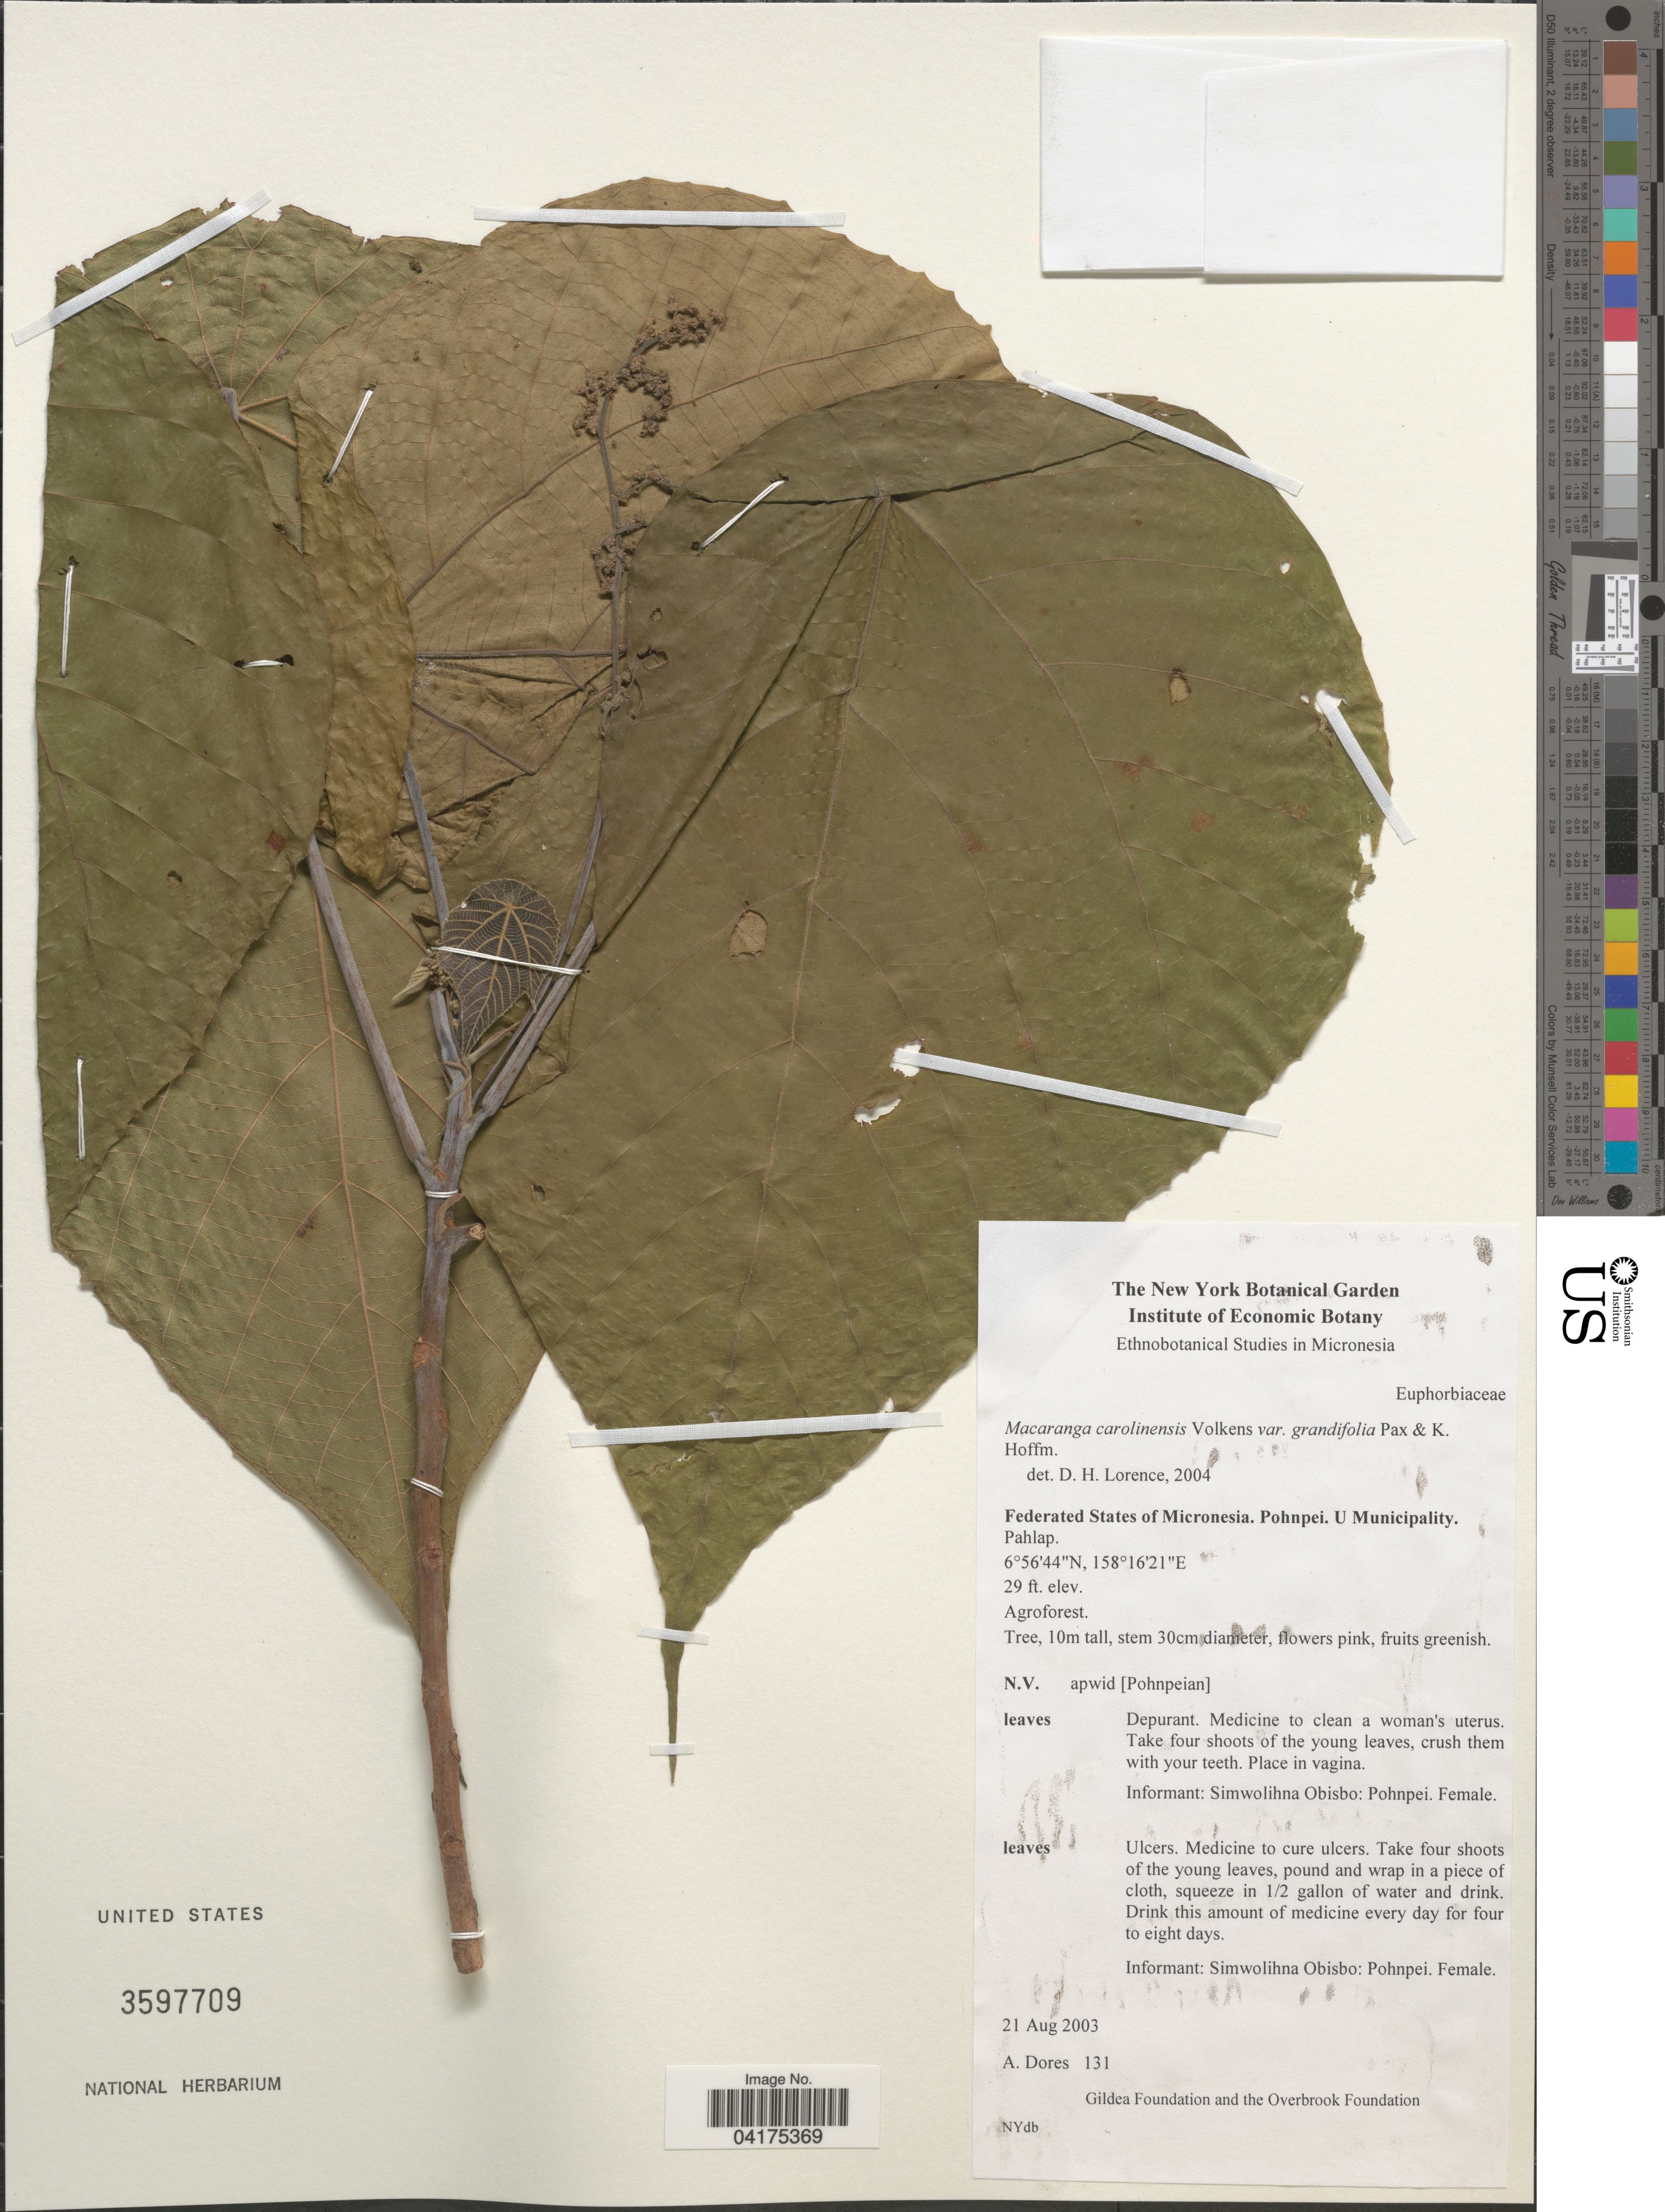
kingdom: Plantae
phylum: Tracheophyta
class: Magnoliopsida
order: Malpighiales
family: Euphorbiaceae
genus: Macaranga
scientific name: Macaranga carolinensis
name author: Volkens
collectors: A. Dores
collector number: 131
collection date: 2003-08-21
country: Micronesia, Federated States of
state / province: Pohnpei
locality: U Municipality. Pahlap.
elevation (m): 9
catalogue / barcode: US 3597709